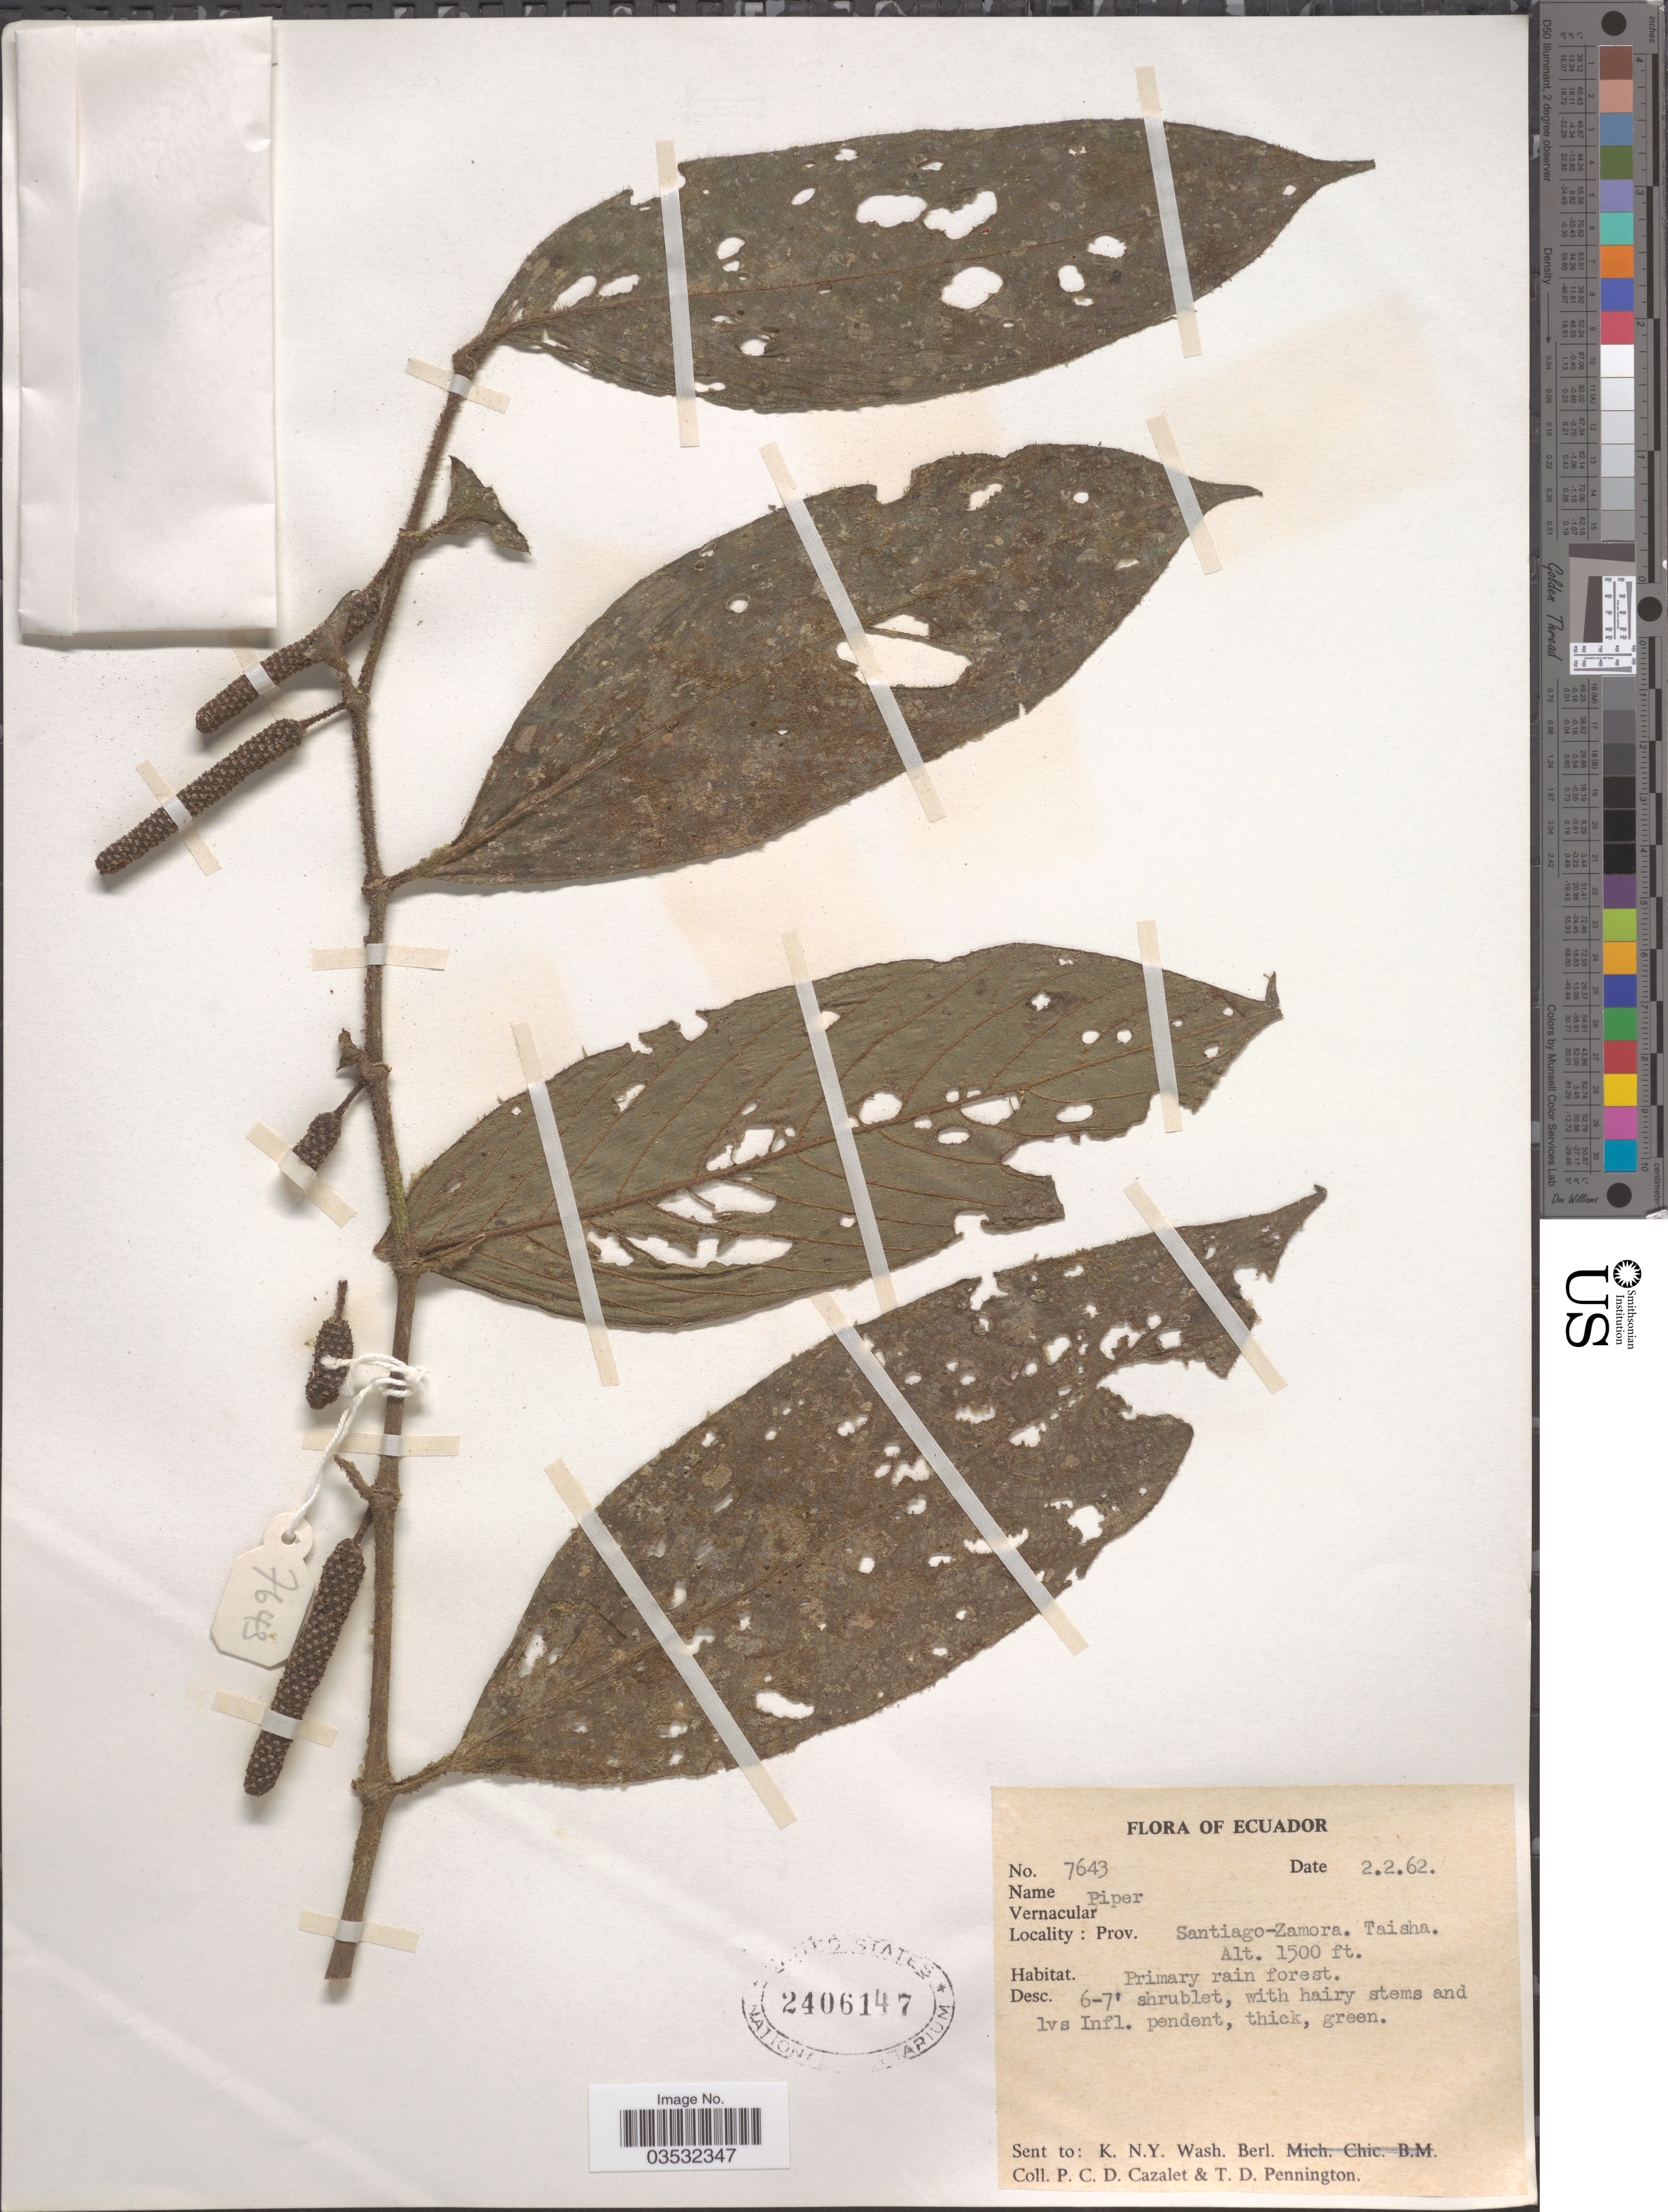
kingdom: Plantae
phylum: Tracheophyta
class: Magnoliopsida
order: Piperales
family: Piperaceae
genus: Piper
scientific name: Piper sp.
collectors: P. C. D. Cazalet & T. D. Pennington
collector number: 7643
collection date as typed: Transcribed d/m/y: 2/2/62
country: Ecuador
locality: Prov. Santiago-Zamora. Taisha.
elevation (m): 457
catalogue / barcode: US 2406147